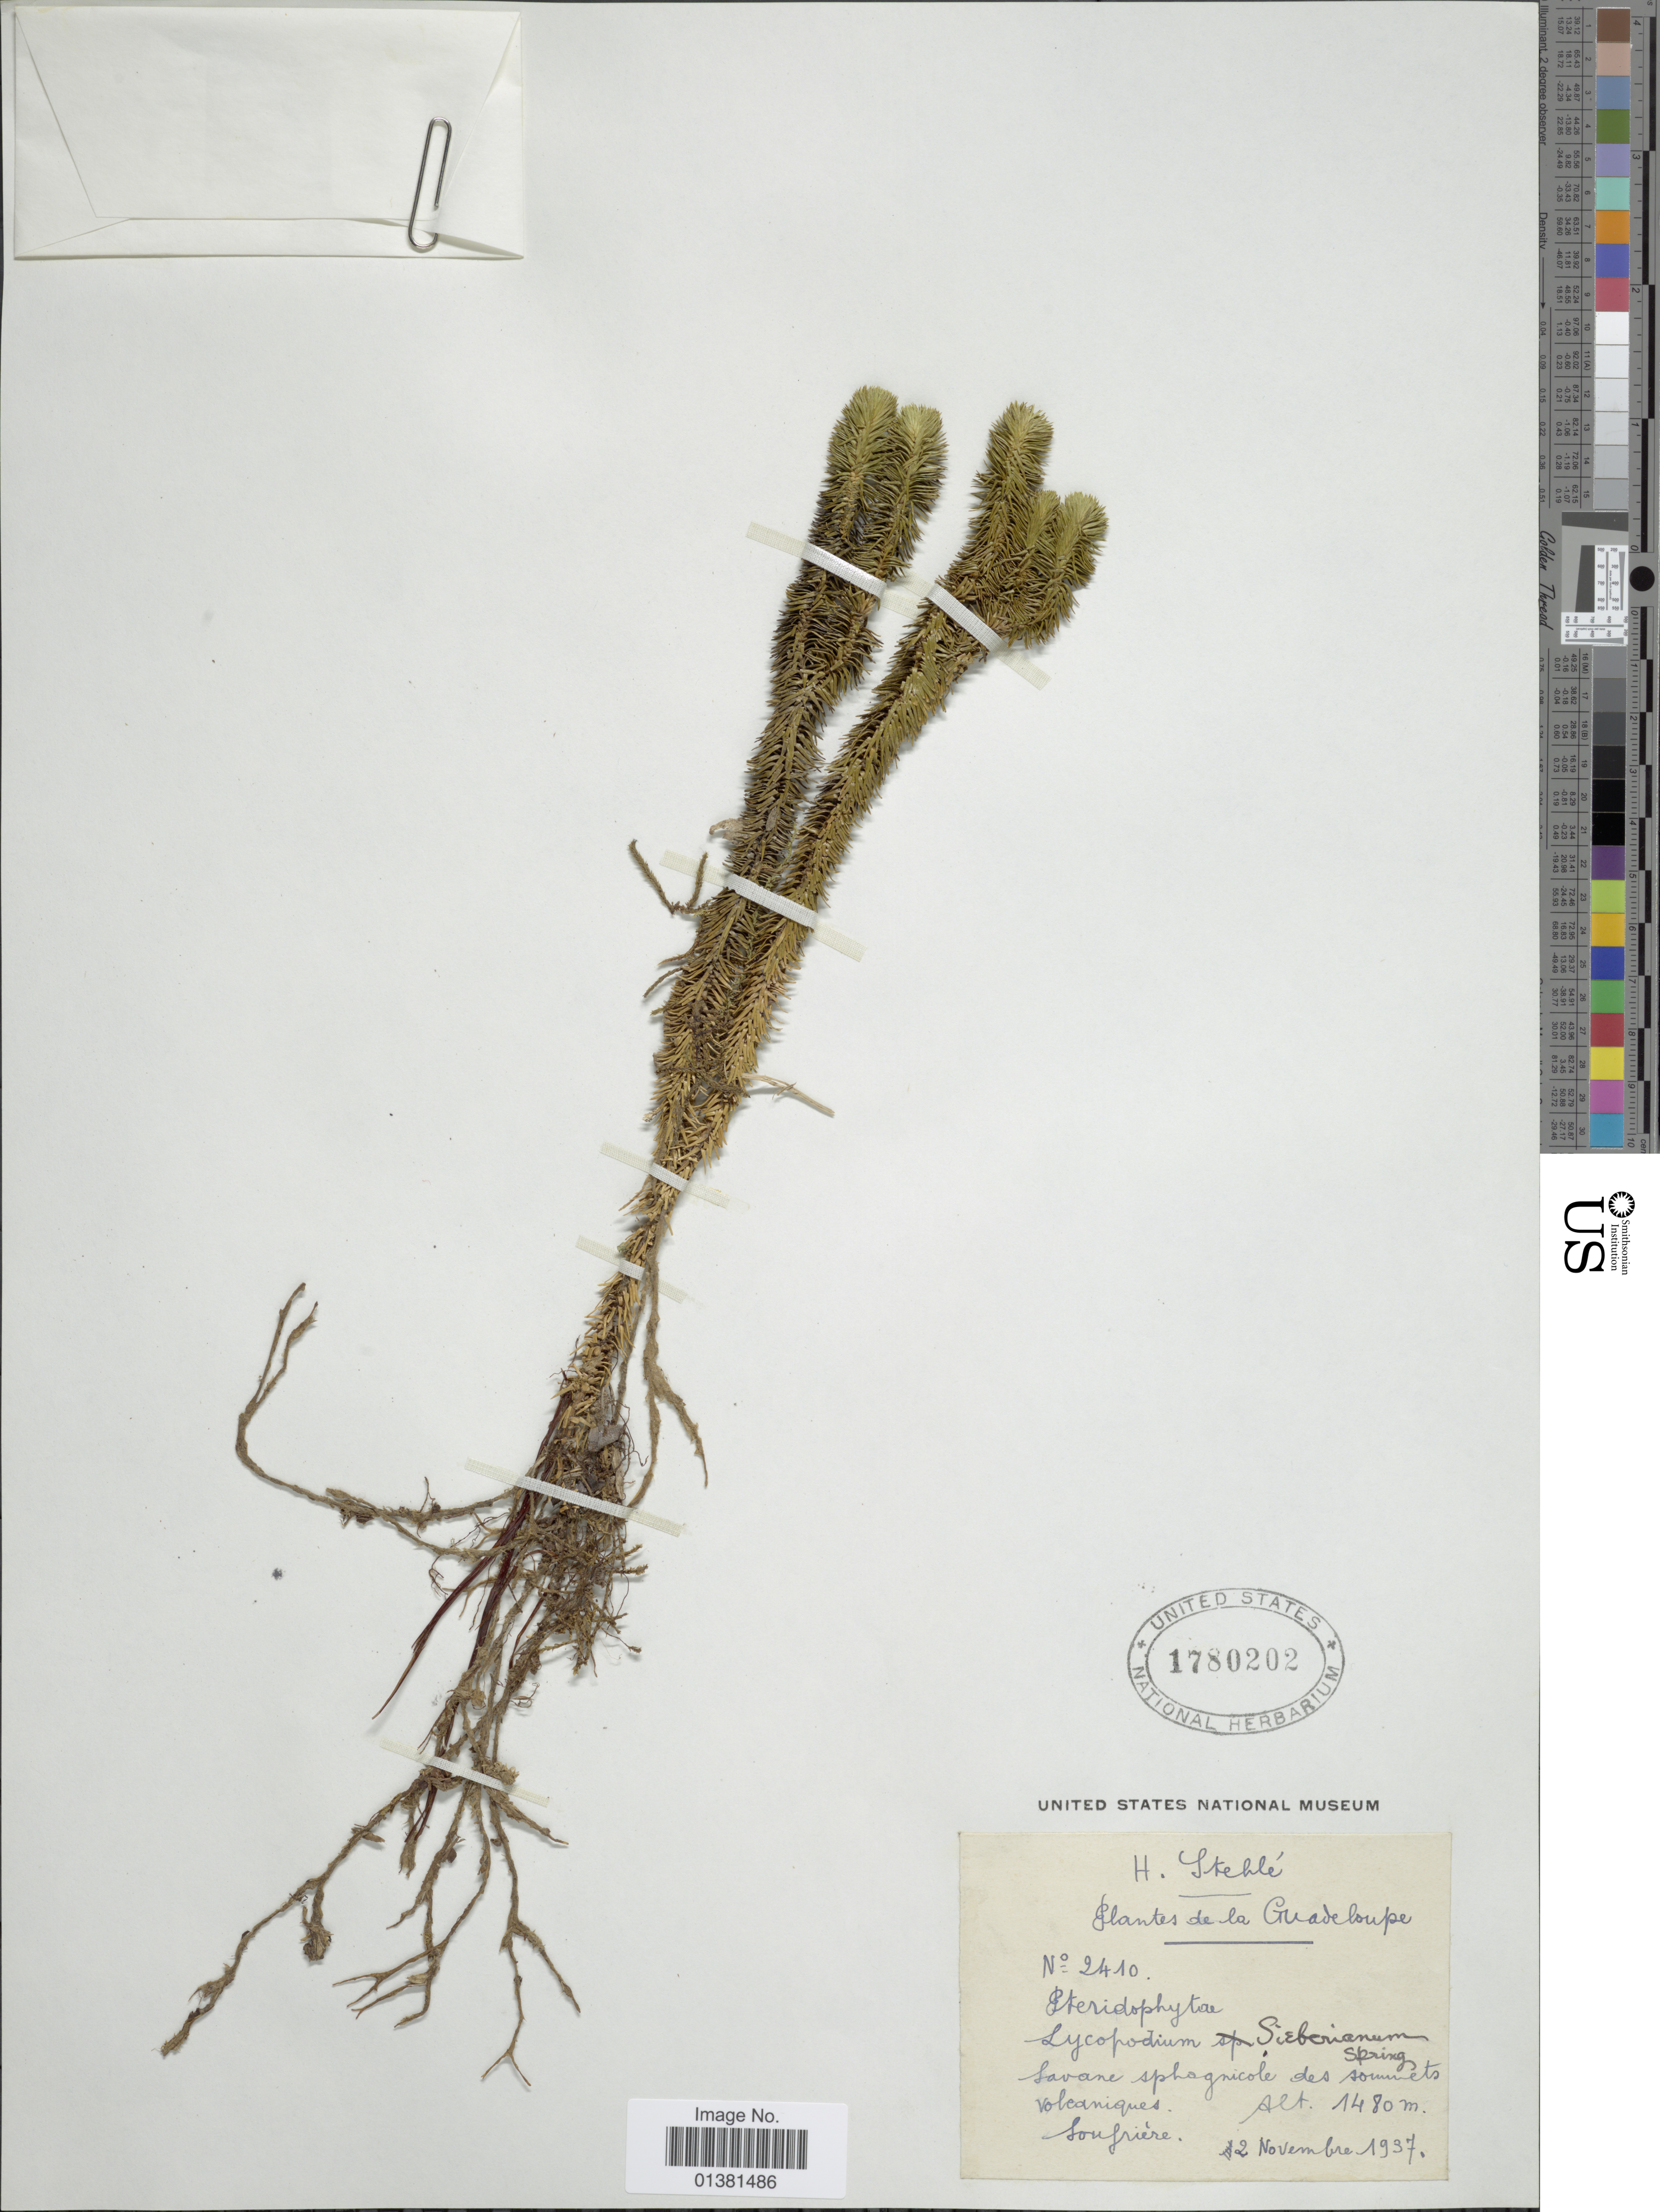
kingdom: Plantae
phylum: Tracheophyta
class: Lycopodiopsida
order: Lycopodiales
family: Lycopodiaceae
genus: Phlegmariurus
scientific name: Phlegmariurus sieberianus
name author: (Spring) B. Øllg.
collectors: H. Stehlé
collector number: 2410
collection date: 1937-11-02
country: Guadeloupe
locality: Savane sphagnicole des sommets volcaniques.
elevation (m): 1480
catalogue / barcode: US 1780202